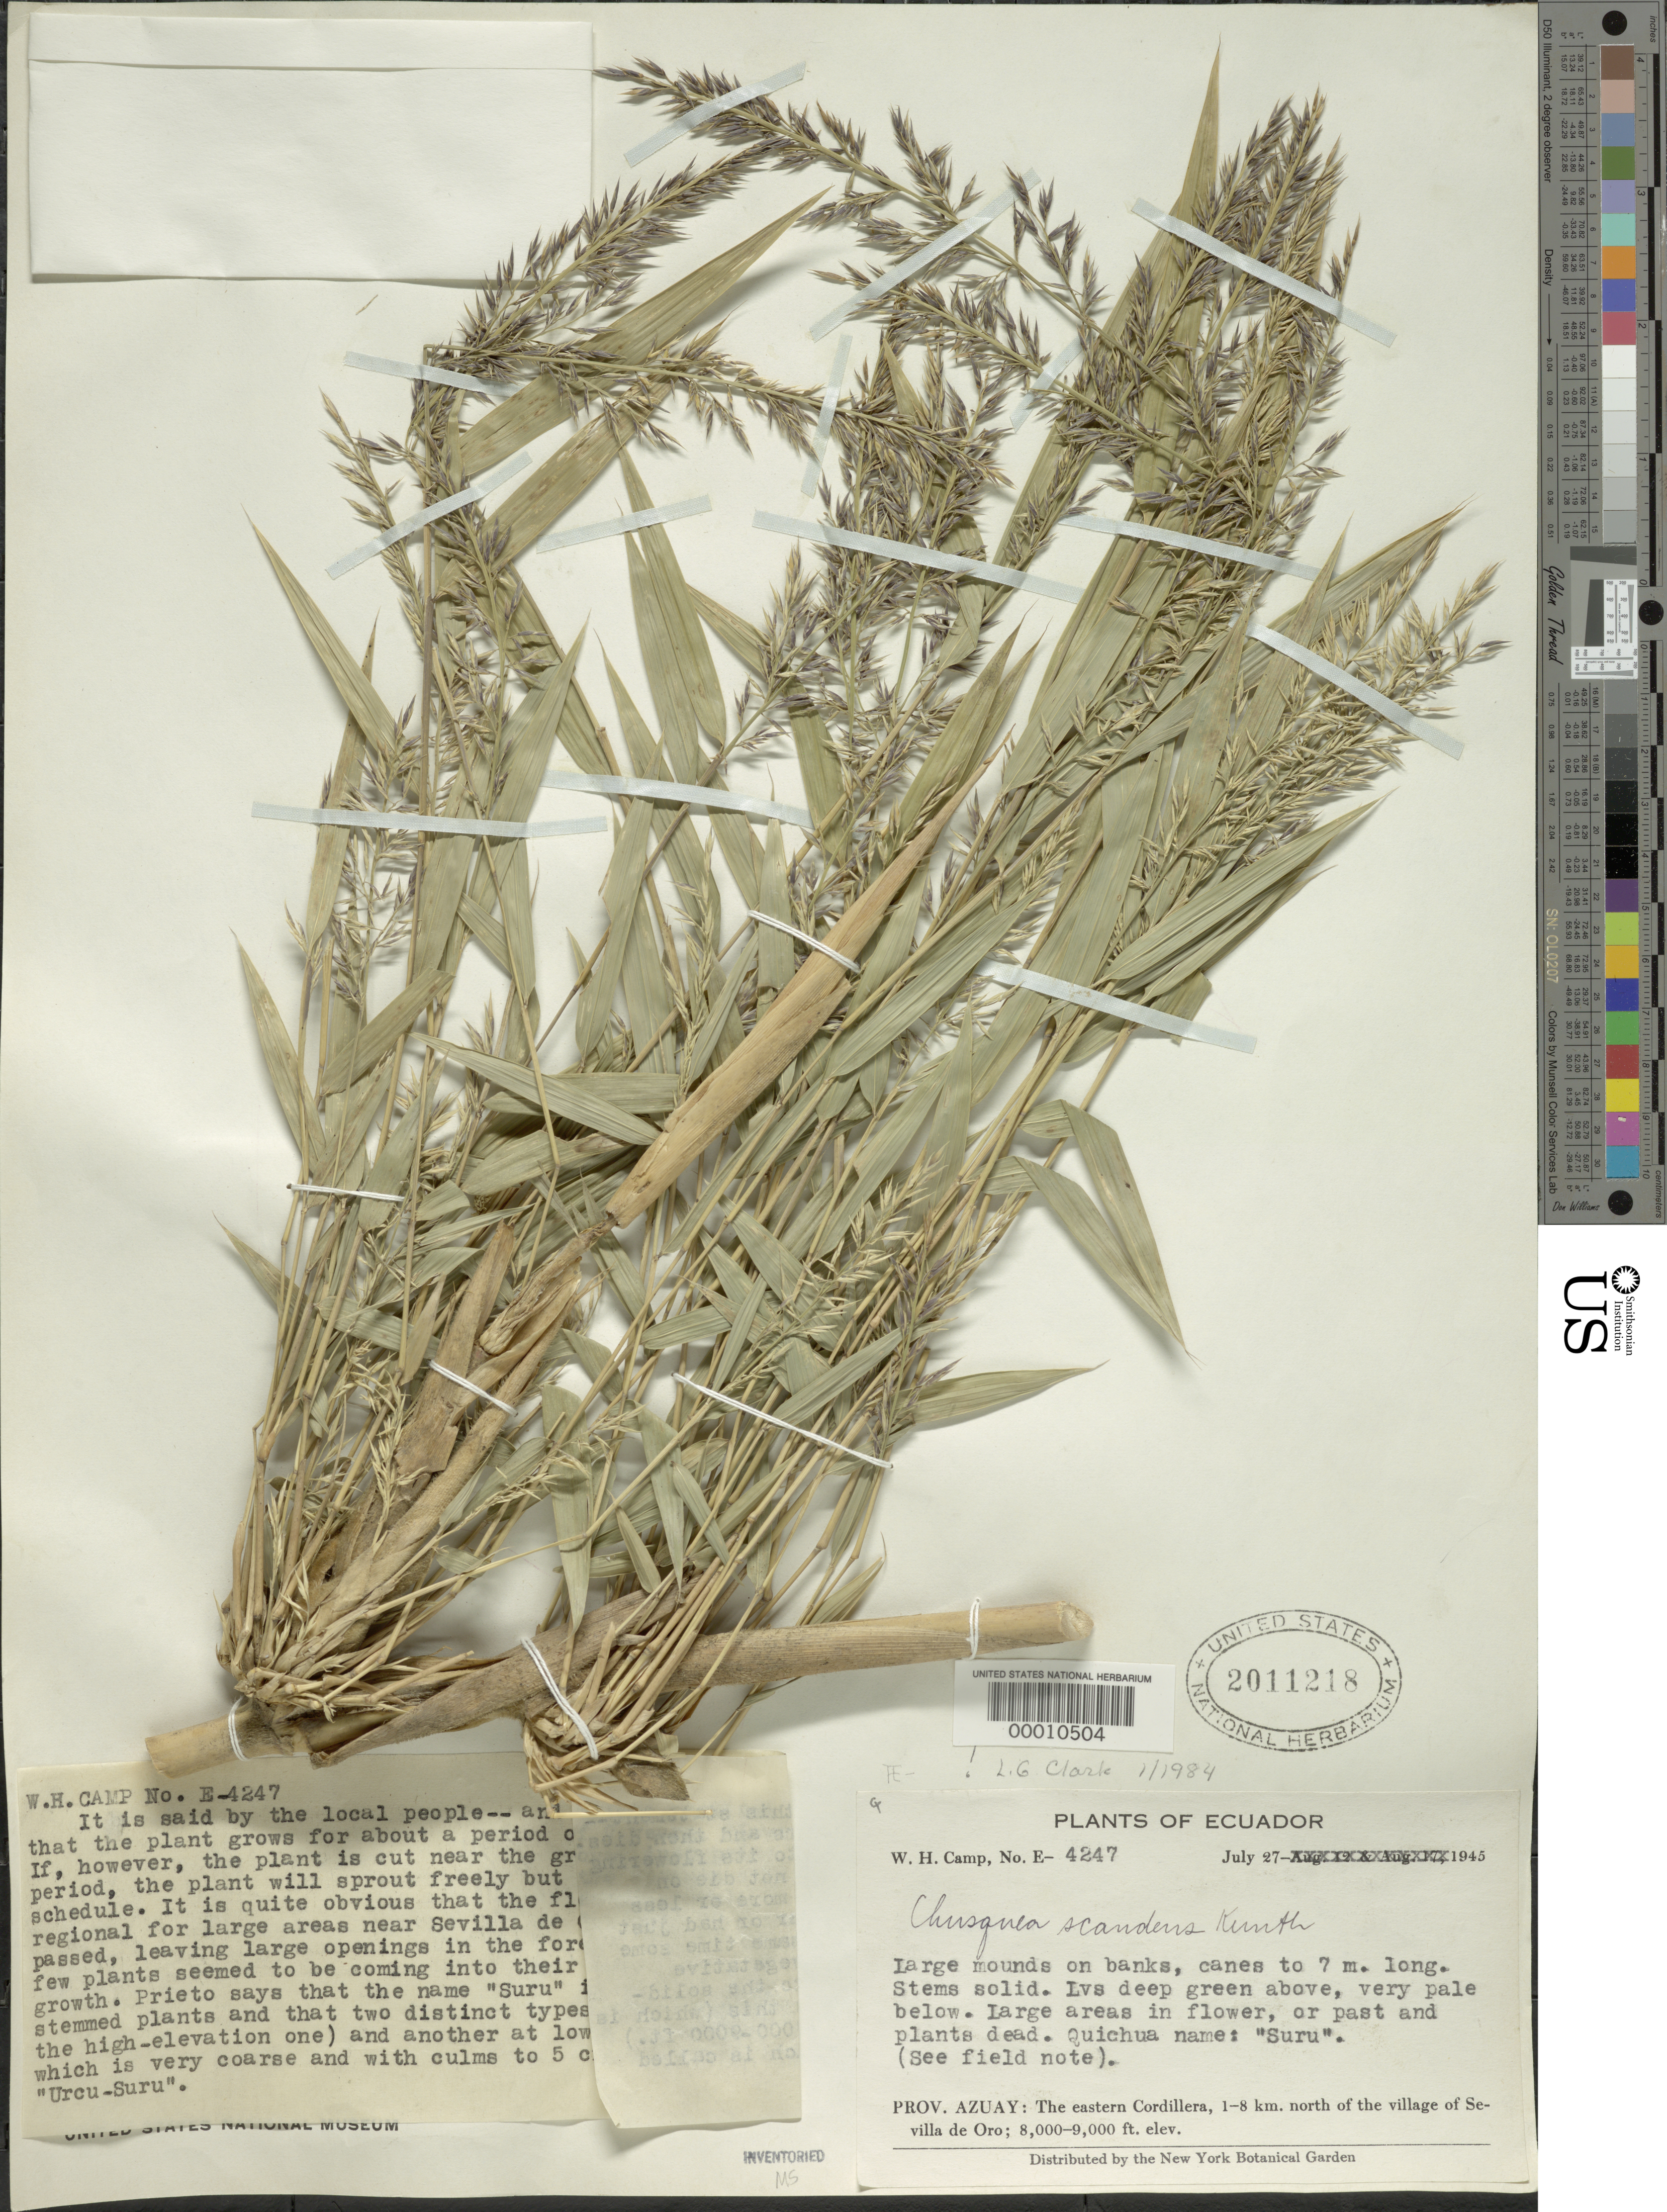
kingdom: Plantae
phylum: Tracheophyta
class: Liliopsida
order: Poales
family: Poaceae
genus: Chusquea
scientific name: Chusquea scandens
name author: Kunth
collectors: W. H. Camp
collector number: E-4247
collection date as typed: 27 Jul 1945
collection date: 1945-07-27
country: Ecuador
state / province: Azuay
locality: The Eastern Cordillera, Sevilla de Oro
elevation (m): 2440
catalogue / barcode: US 2011218